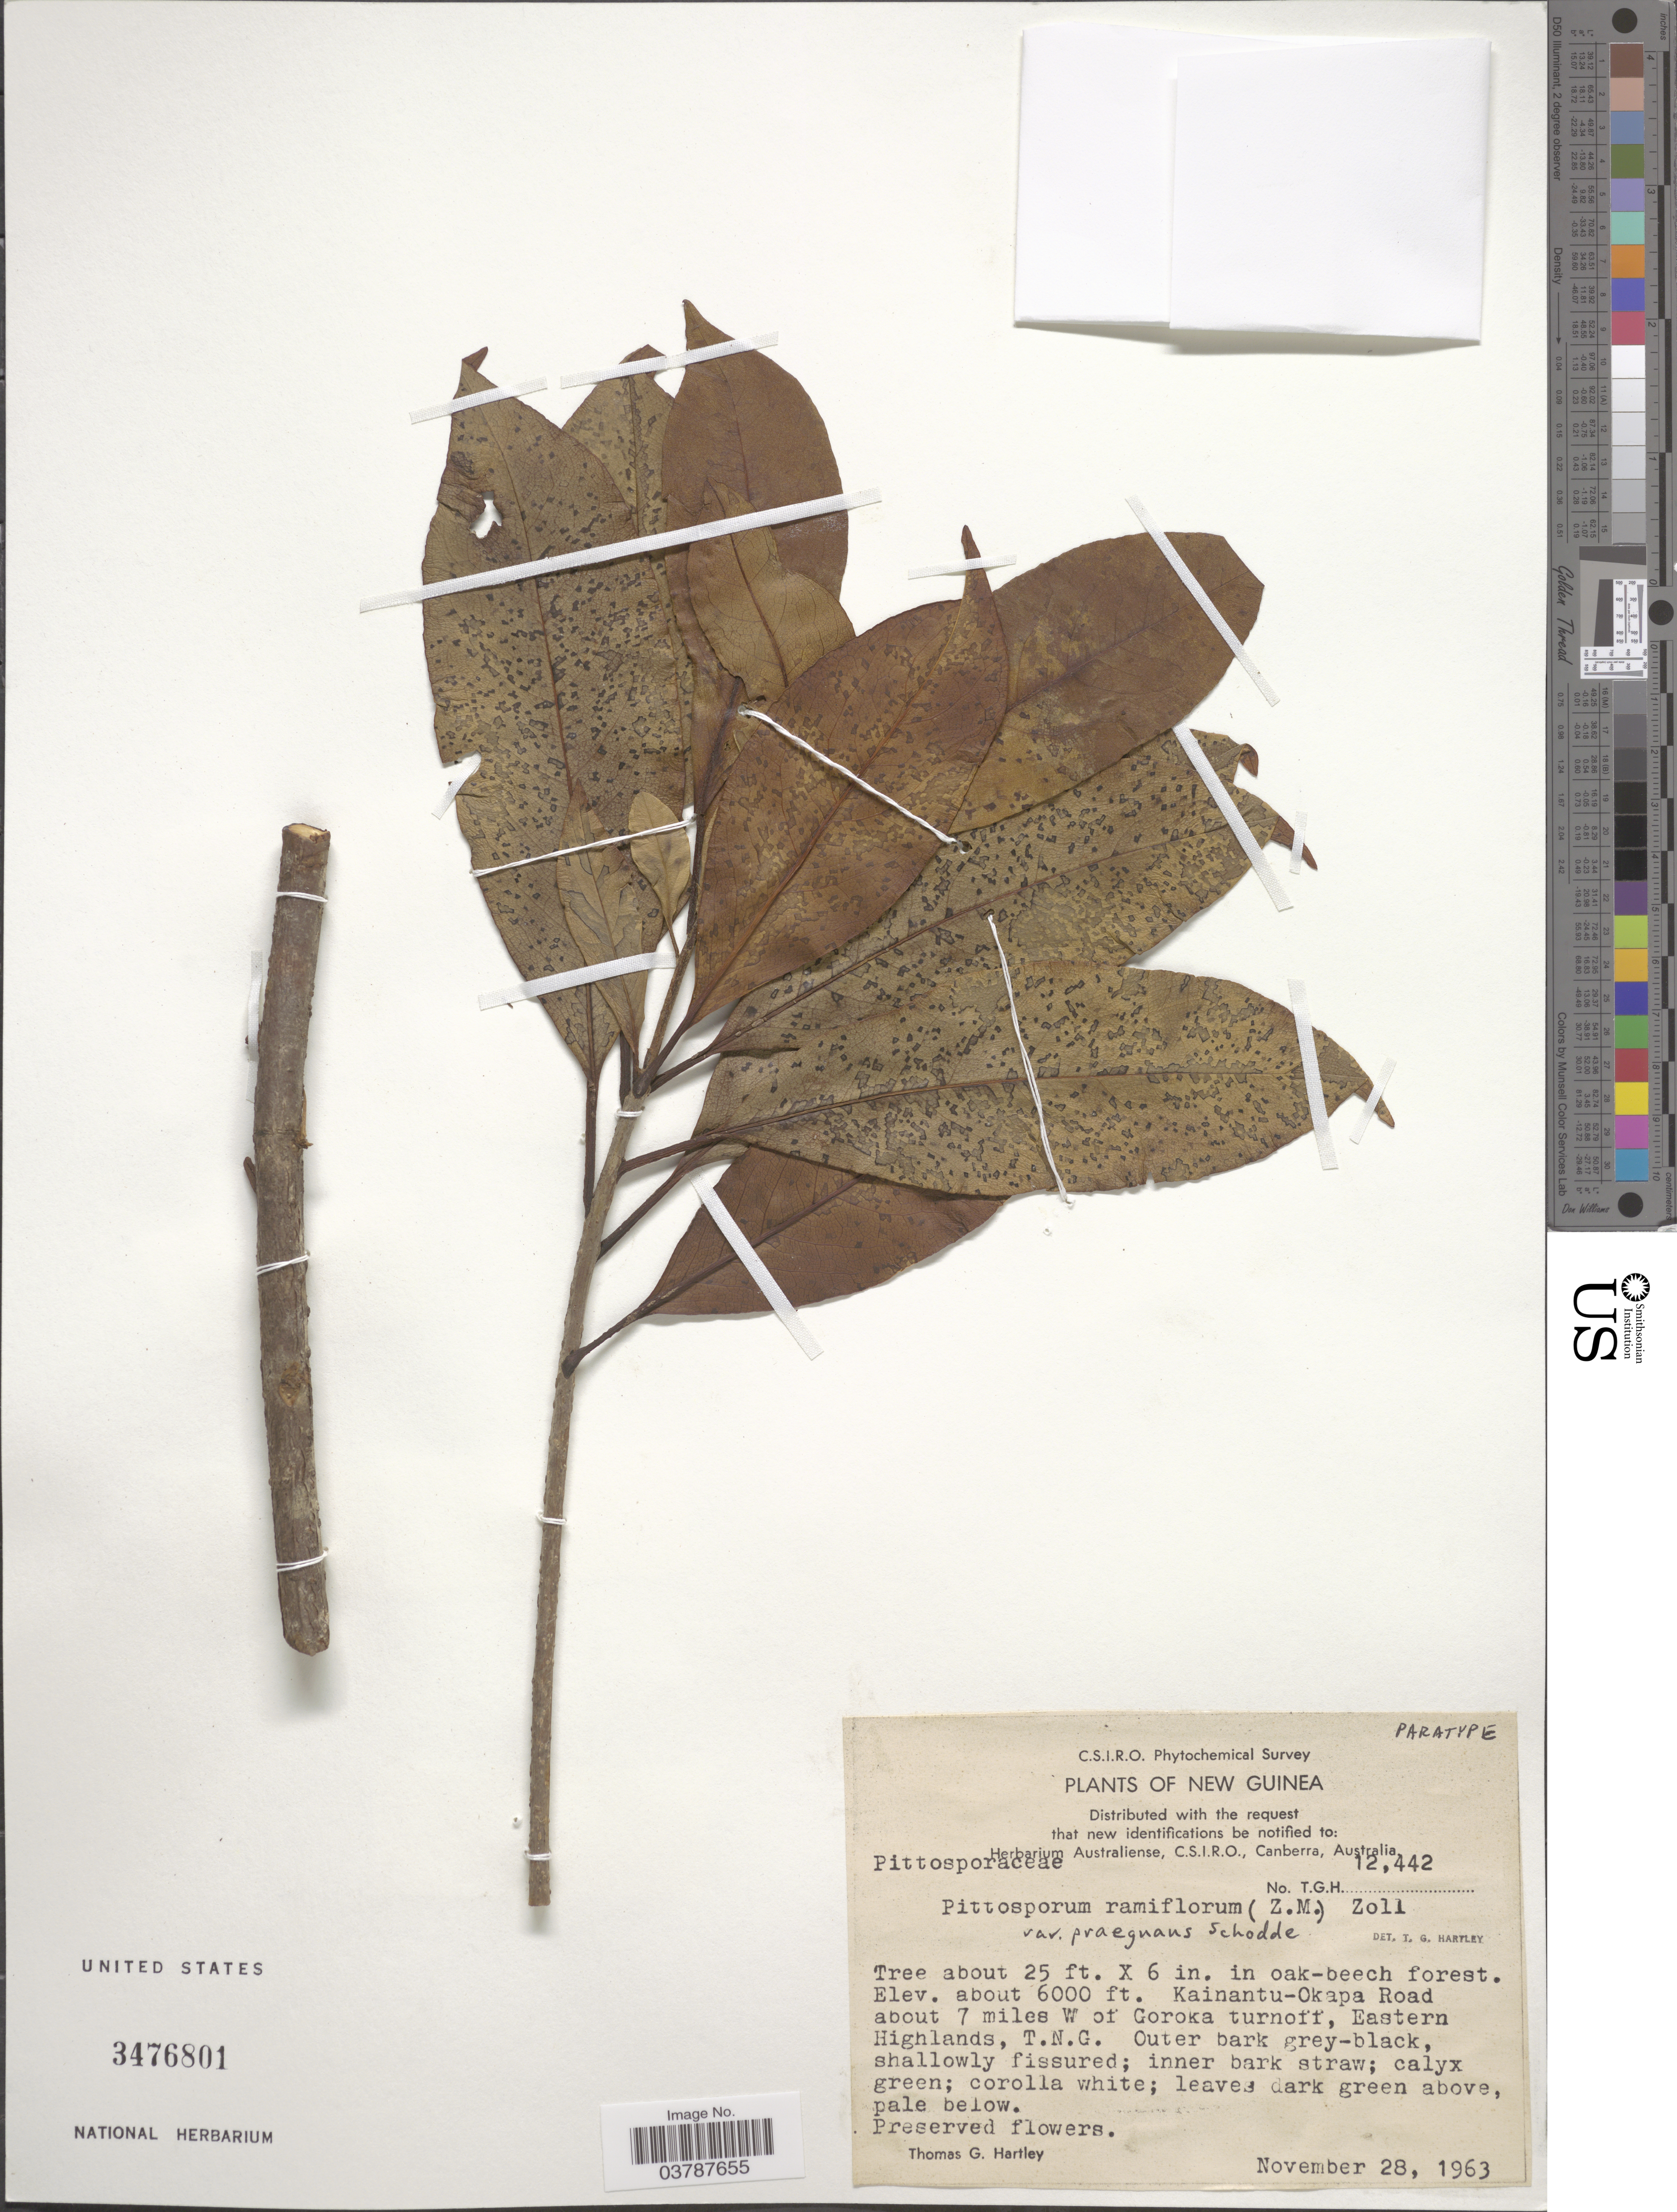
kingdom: Plantae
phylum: Tracheophyta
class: Magnoliopsida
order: Apiales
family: Pittosporaceae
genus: Pittosporum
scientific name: Pittosporum ramiflorum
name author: (Zoll. & Mor.) Zoll.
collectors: T. G. Hartley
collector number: TGH12442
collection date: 1963-11-28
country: Papua New Guinea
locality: New Guinea. Kainantu-Okapa Road about 7 miles W of Coroka turnoff, Eastern Highlands, T. N.G.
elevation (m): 1829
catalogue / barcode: US 3476801